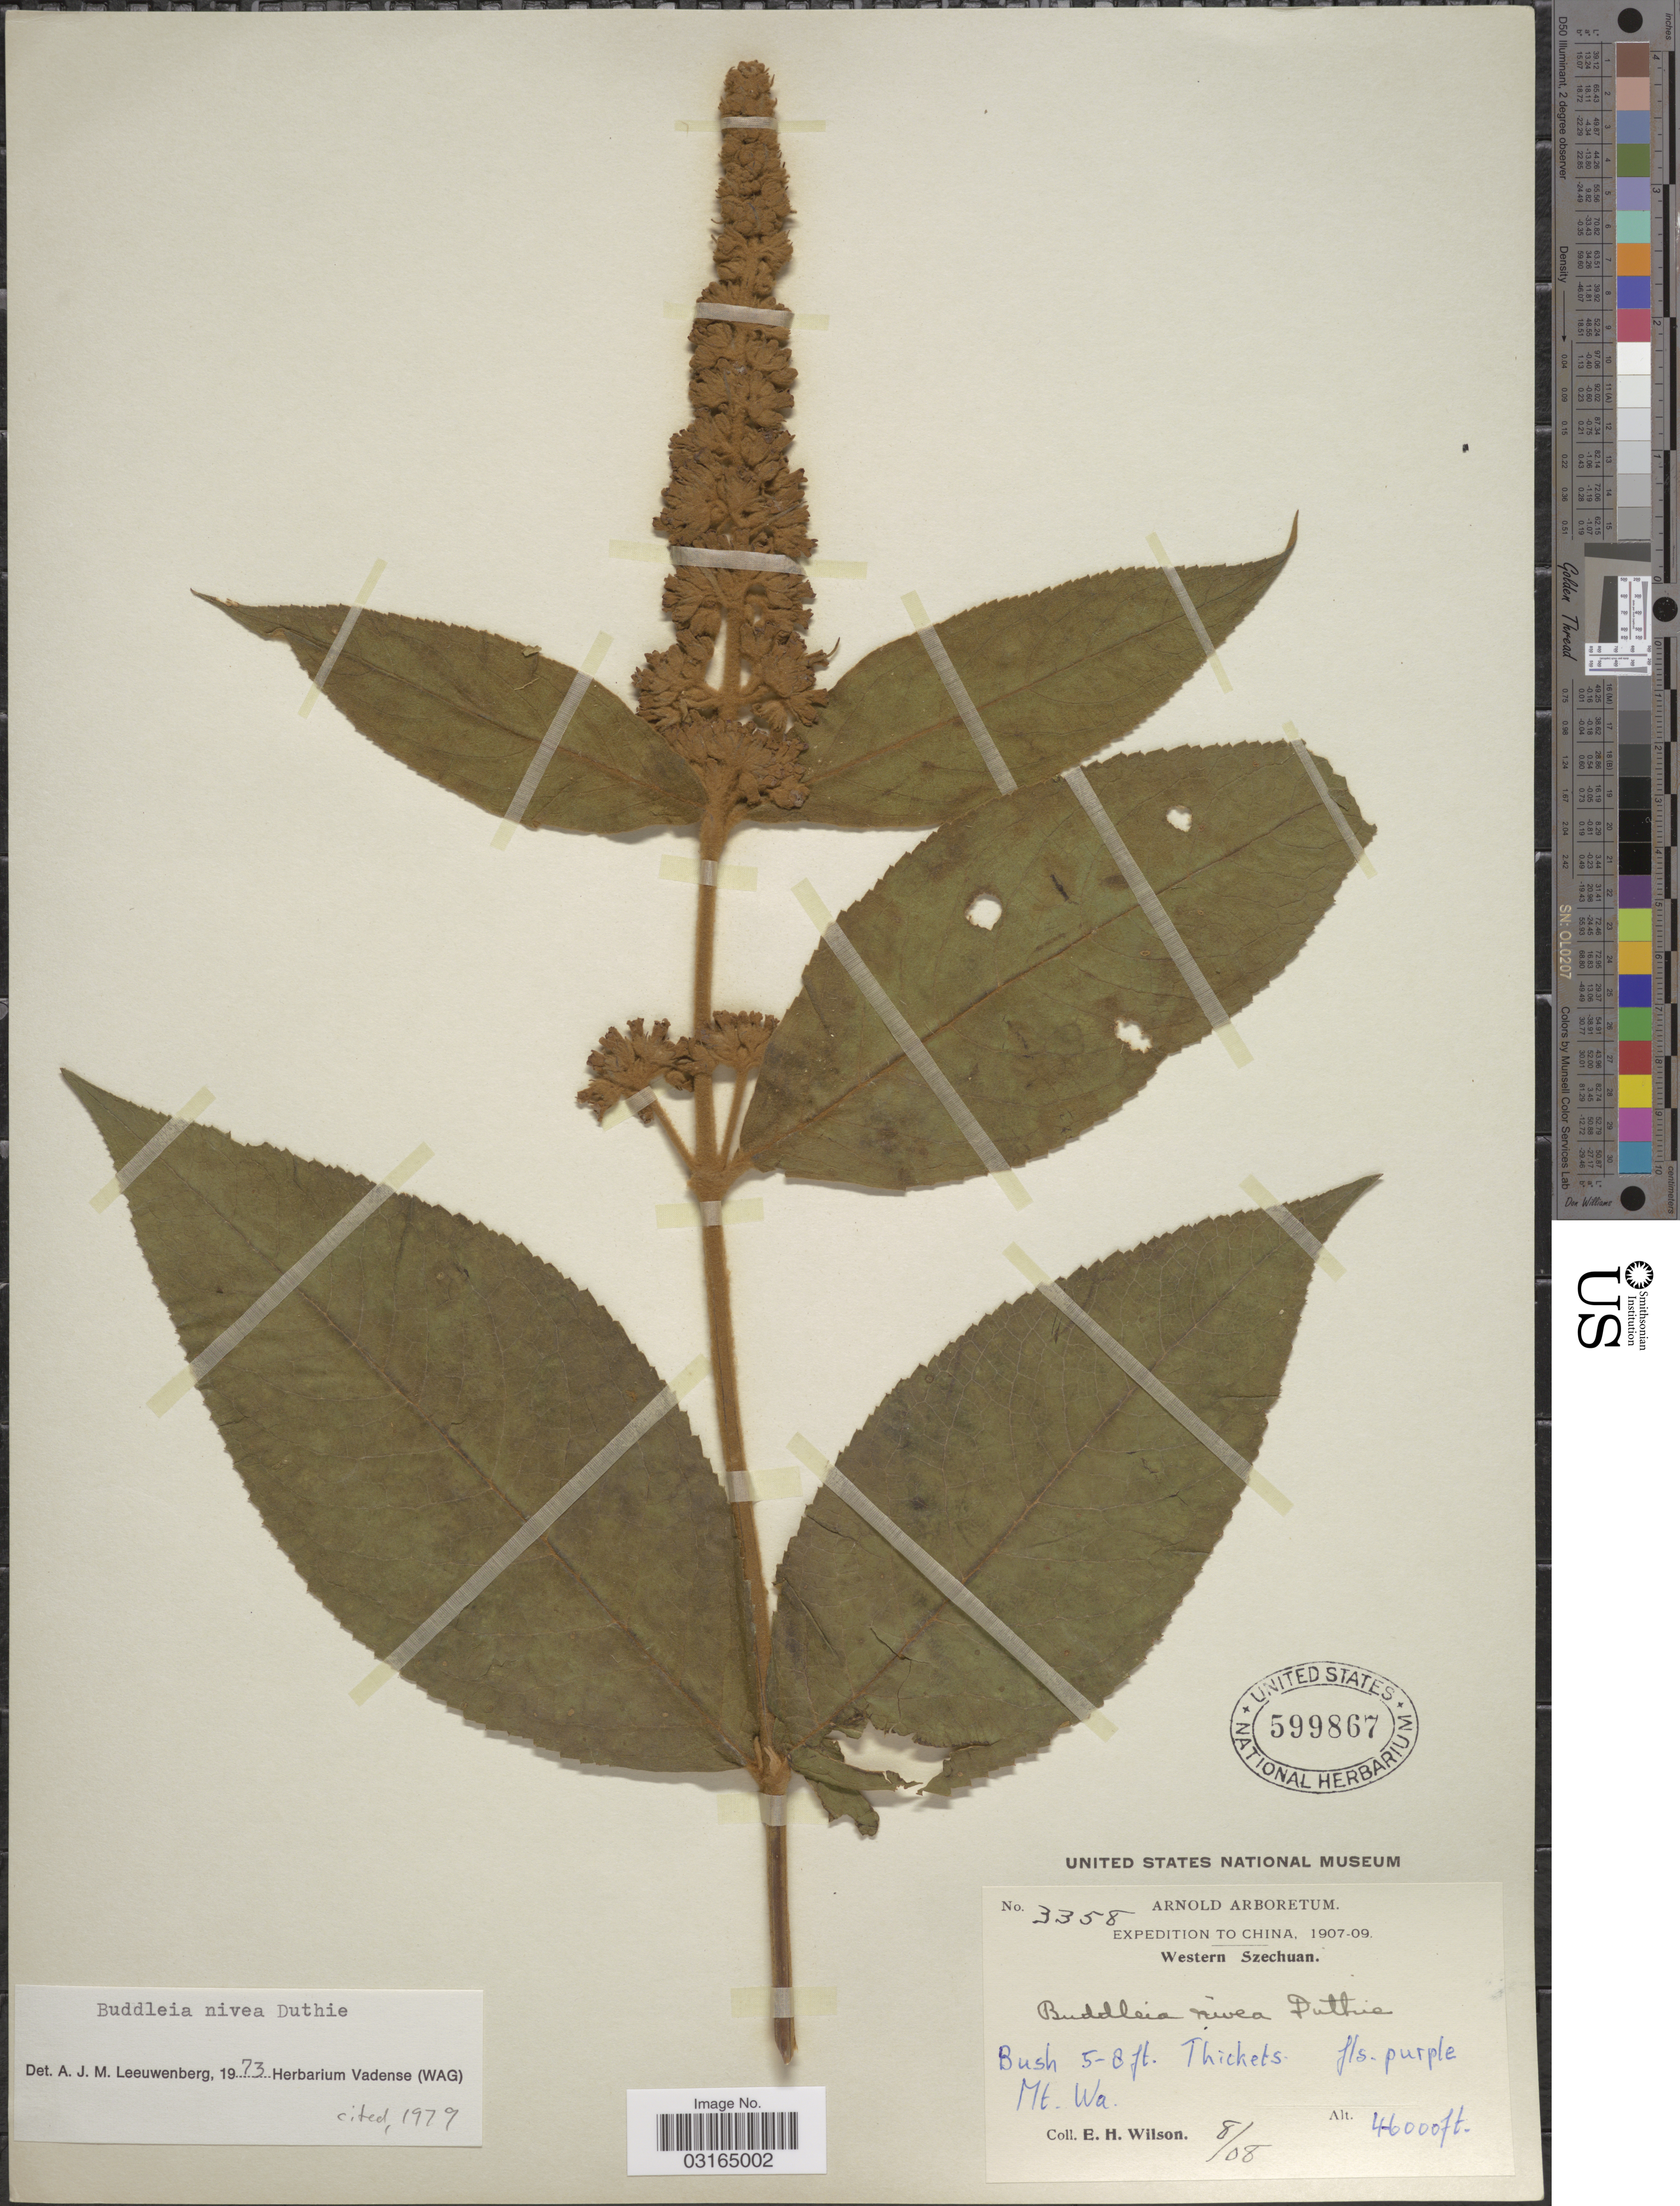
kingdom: Plantae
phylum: Tracheophyta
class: Magnoliopsida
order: Lamiales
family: Scrophulariaceae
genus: Buddleja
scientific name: Buddleja nivea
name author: Duthie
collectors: E. Wilson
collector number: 3358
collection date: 1908-08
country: China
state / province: Sichuan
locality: Western Szechuan. Mt. Wa.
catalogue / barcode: US 599867